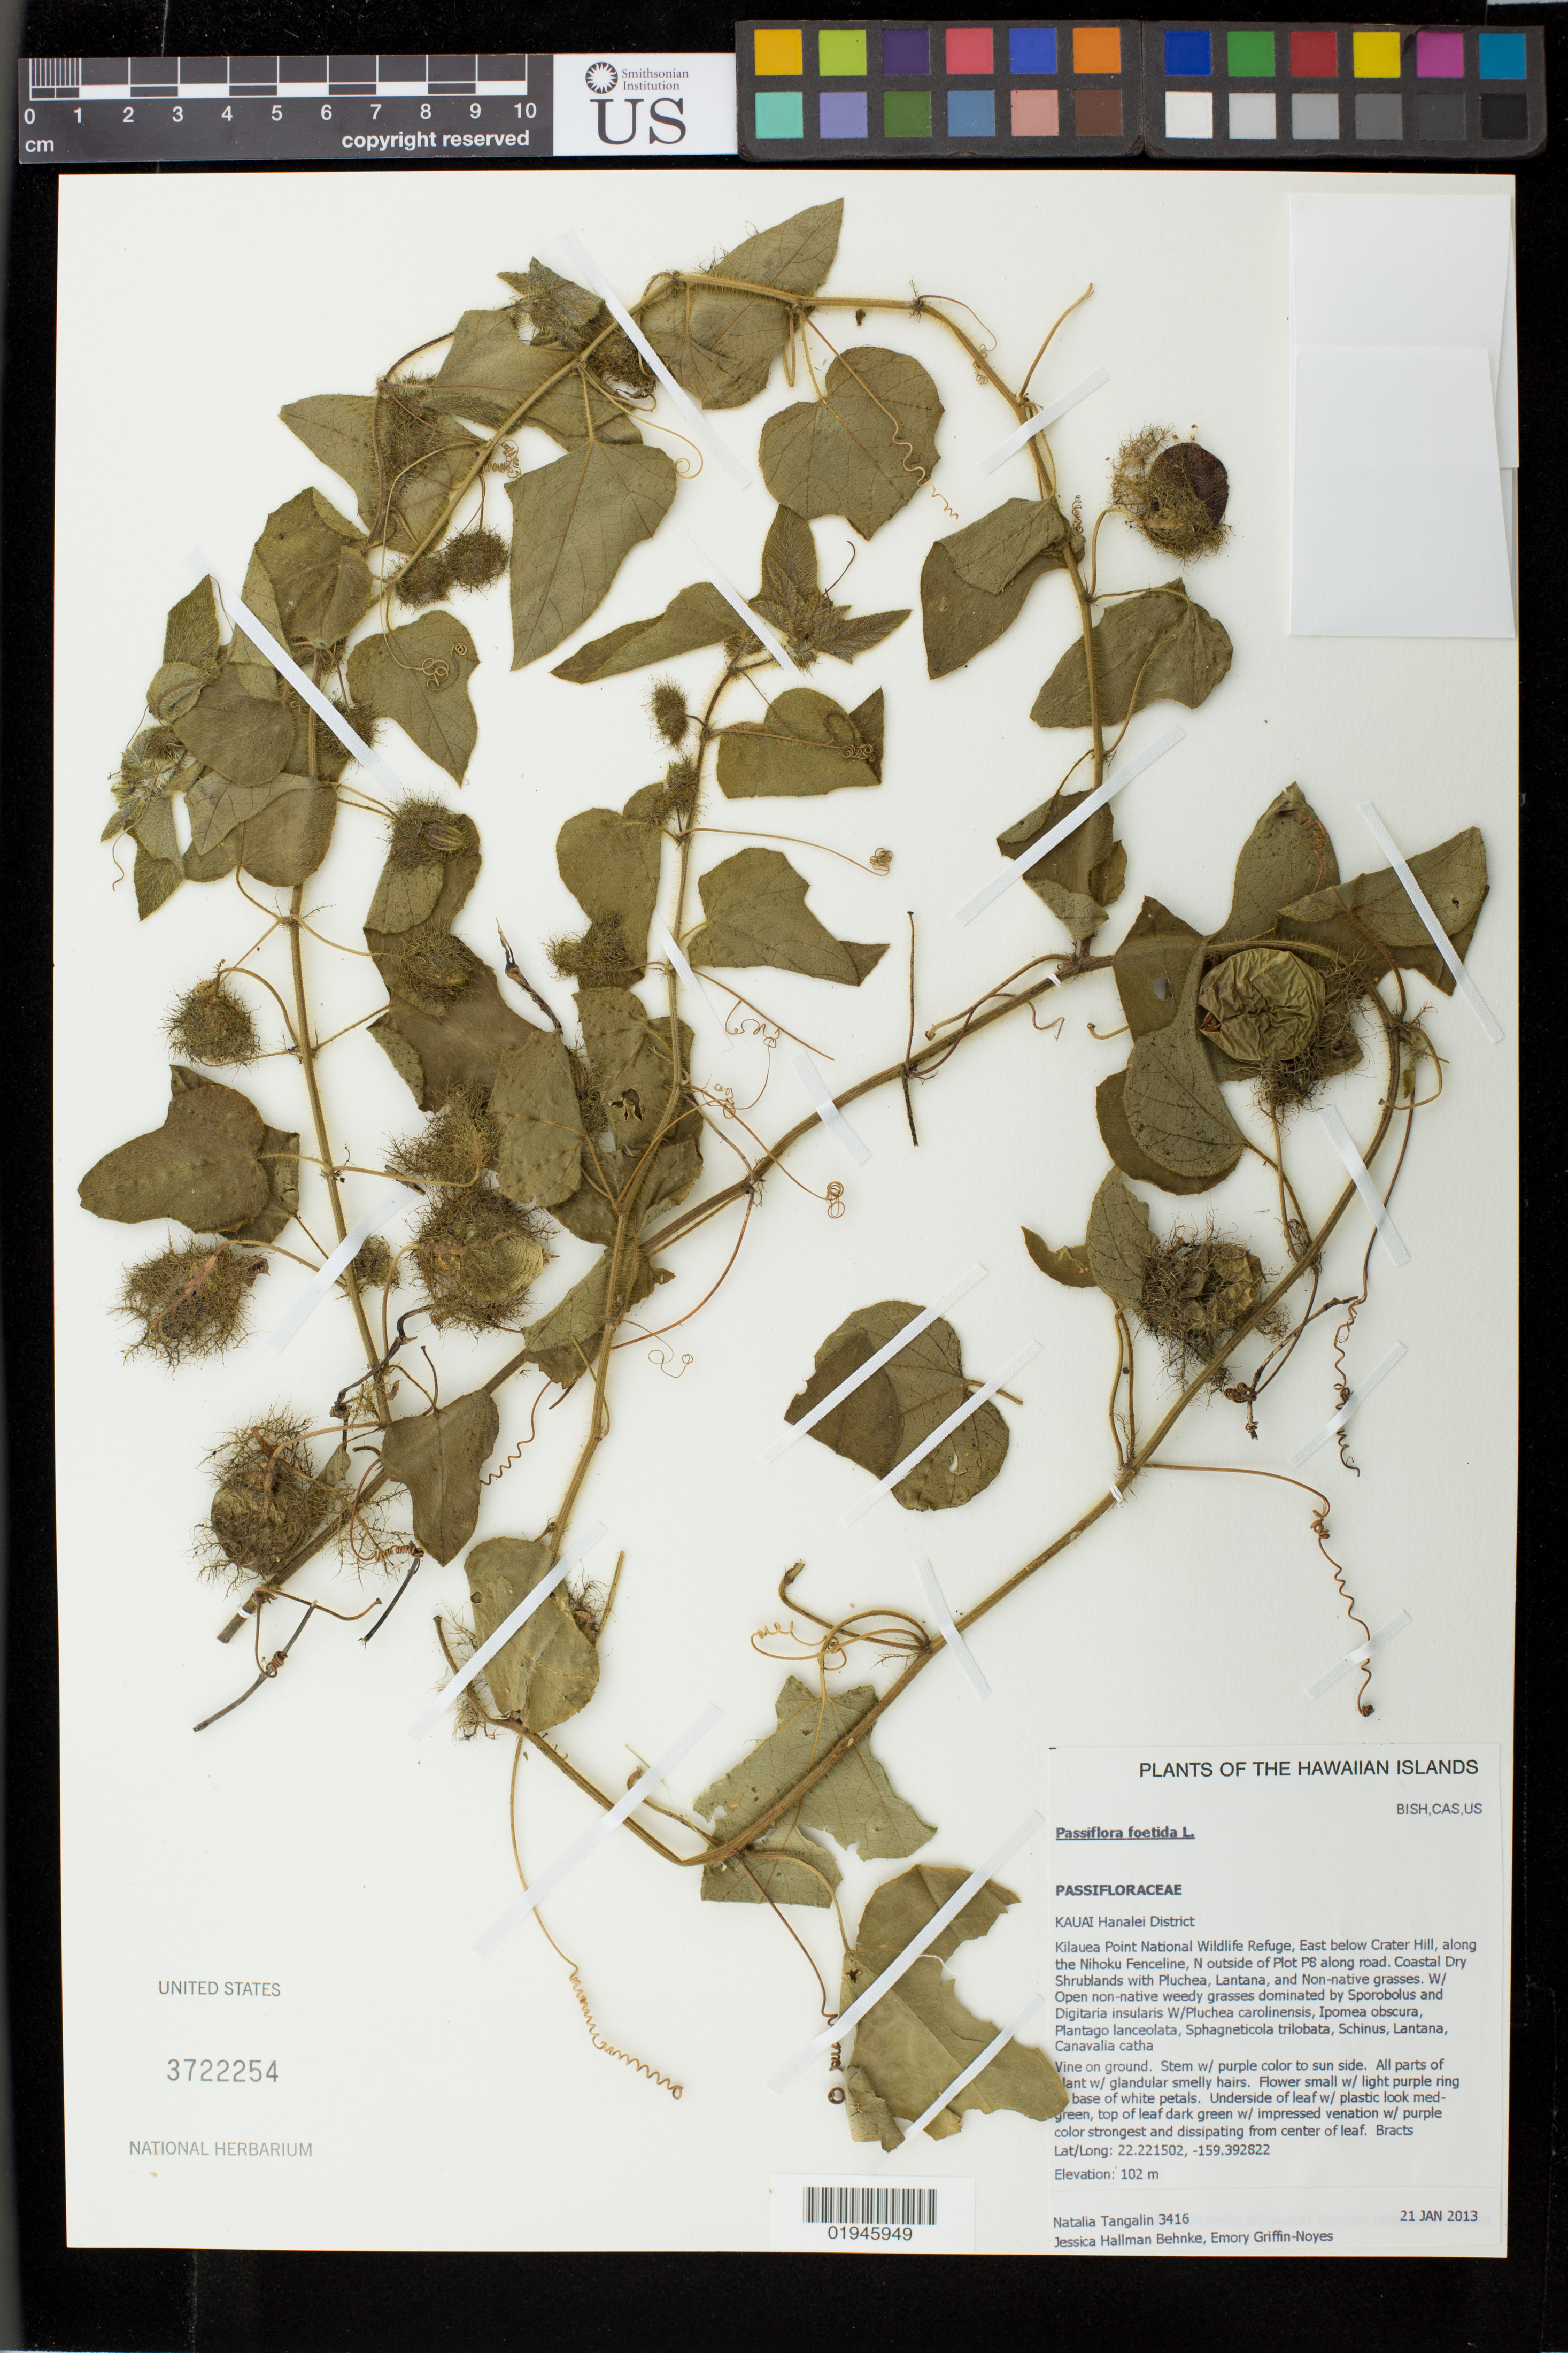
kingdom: Plantae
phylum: Tracheophyta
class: Magnoliopsida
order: Malpighiales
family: Passifloraceae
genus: Passiflora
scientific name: Passiflora foetida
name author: L.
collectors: N. Tangalin, J. Behnke & E. Griffin-Noyes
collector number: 3416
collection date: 2013-01-21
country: United States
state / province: Hawaii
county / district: Kauai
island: Kaua'i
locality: Hanalei District,Kilauea Point National Wildlife Refuge, East below Crater Hill, along the Nihoku Fenceline, near Plot P8 along road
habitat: Coastal dry shrubland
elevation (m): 102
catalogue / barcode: US 3722254